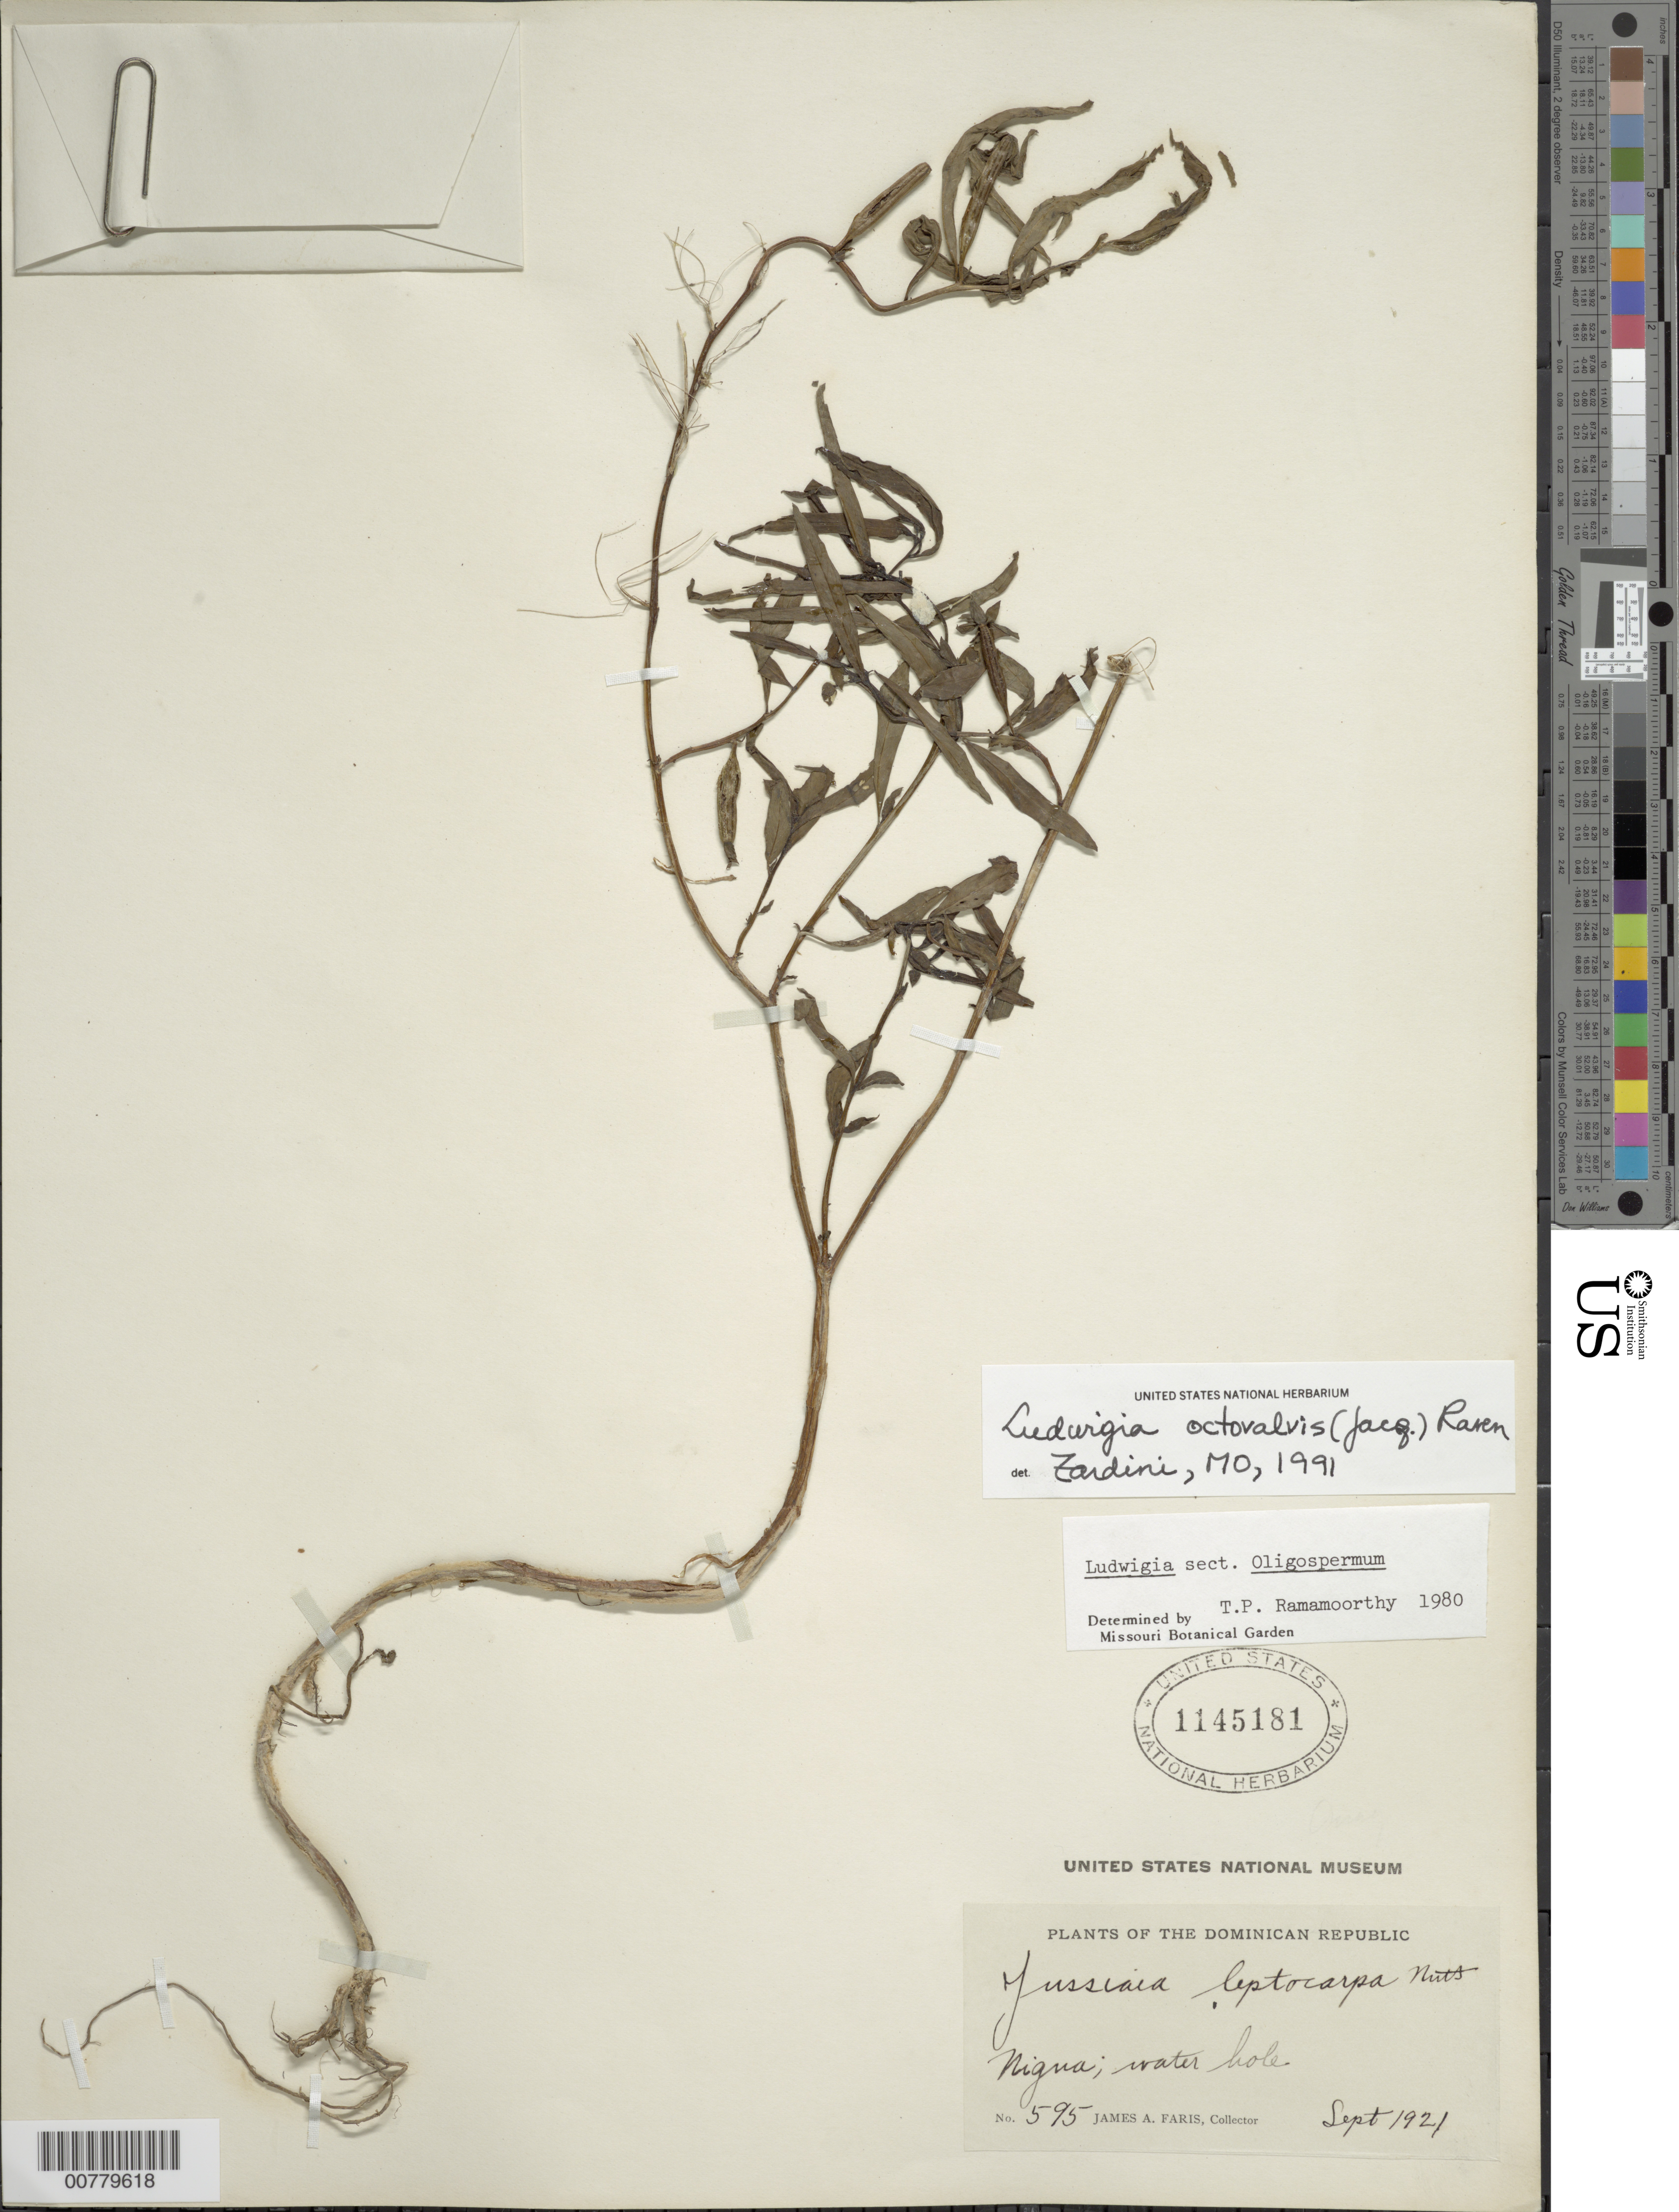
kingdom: Plantae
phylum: Tracheophyta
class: Magnoliopsida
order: Myrtales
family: Onagraceae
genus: Ludwigia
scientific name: Ludwigia octovalvis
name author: (Jacq.) P.H. Raven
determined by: Zardini, E. M.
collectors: J. Faris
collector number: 595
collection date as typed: Sep 1910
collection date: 1910-09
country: Dominican Republic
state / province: San Cristóbal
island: Hispaniola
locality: Nigua.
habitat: Water hole.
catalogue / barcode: US 1145181